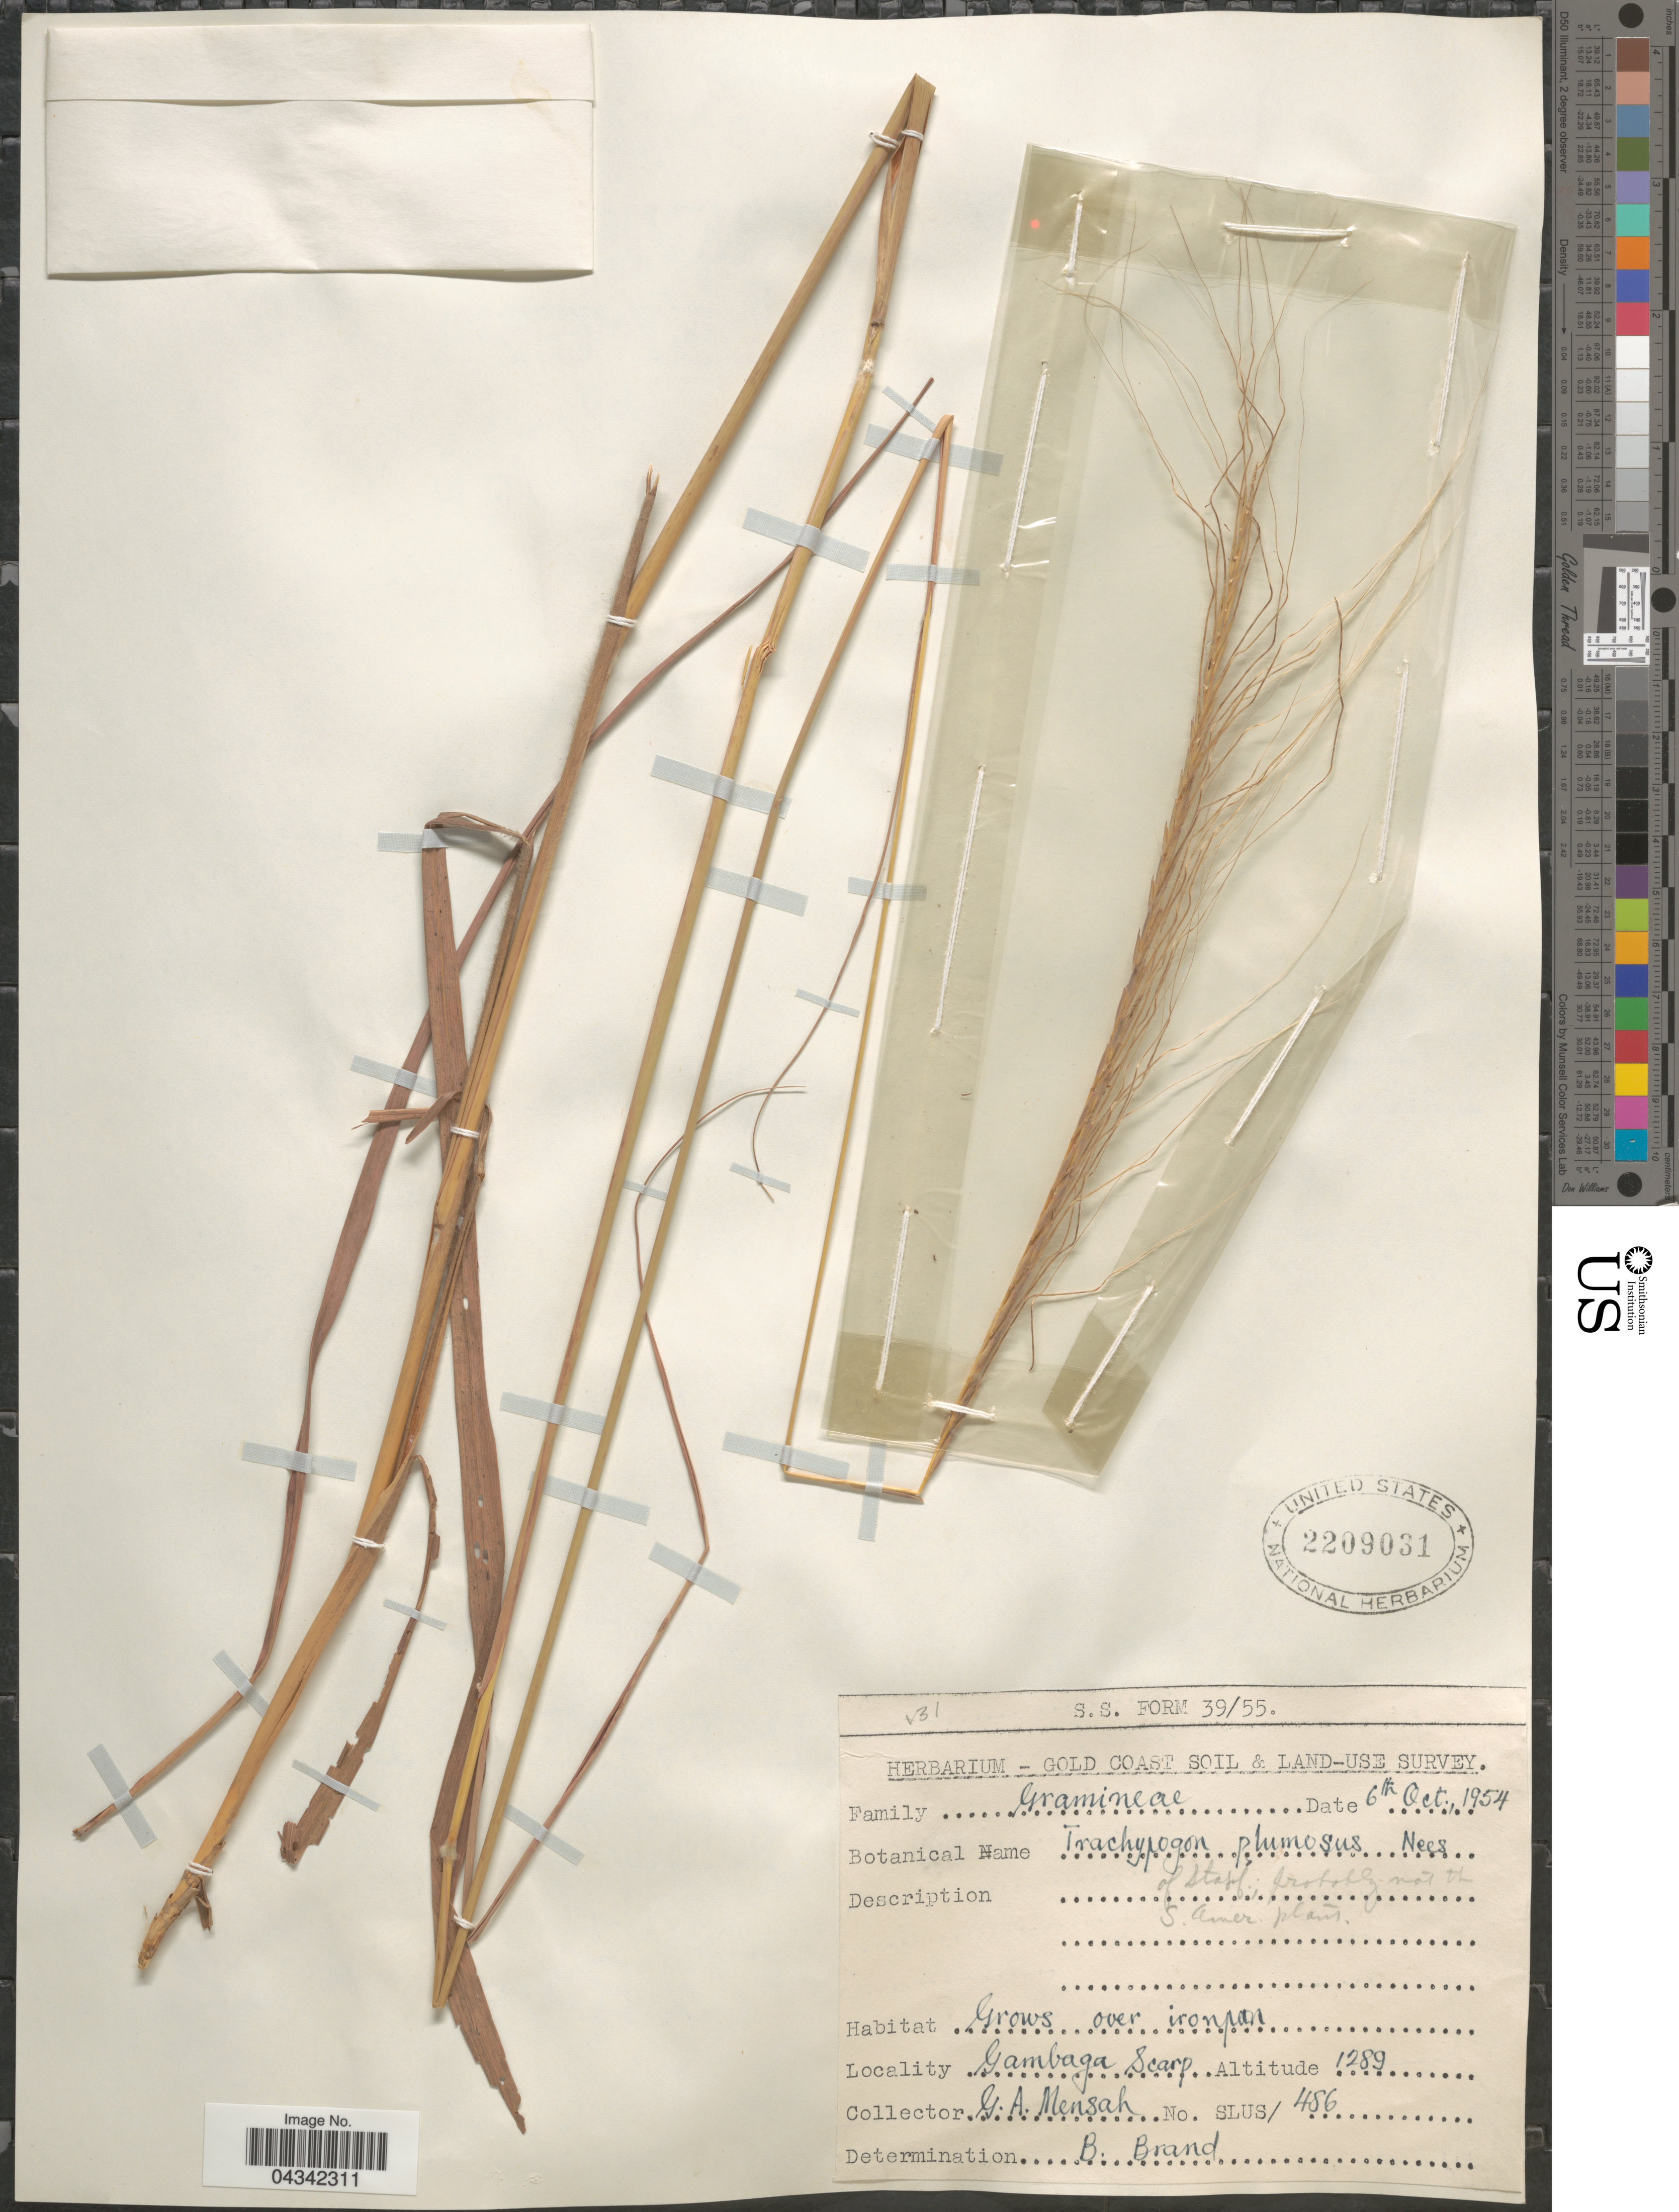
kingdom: Plantae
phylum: Tracheophyta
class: Liliopsida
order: Poales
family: Poaceae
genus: Trachypogon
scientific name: Trachypogon spicatus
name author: (L. f.) Kuntze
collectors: G. Mensah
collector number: SLUS/486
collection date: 1954-10-06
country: Ghana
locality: Gold Coast Soil & Land-use Survey. Gambaga Scarp.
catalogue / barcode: US 2209031